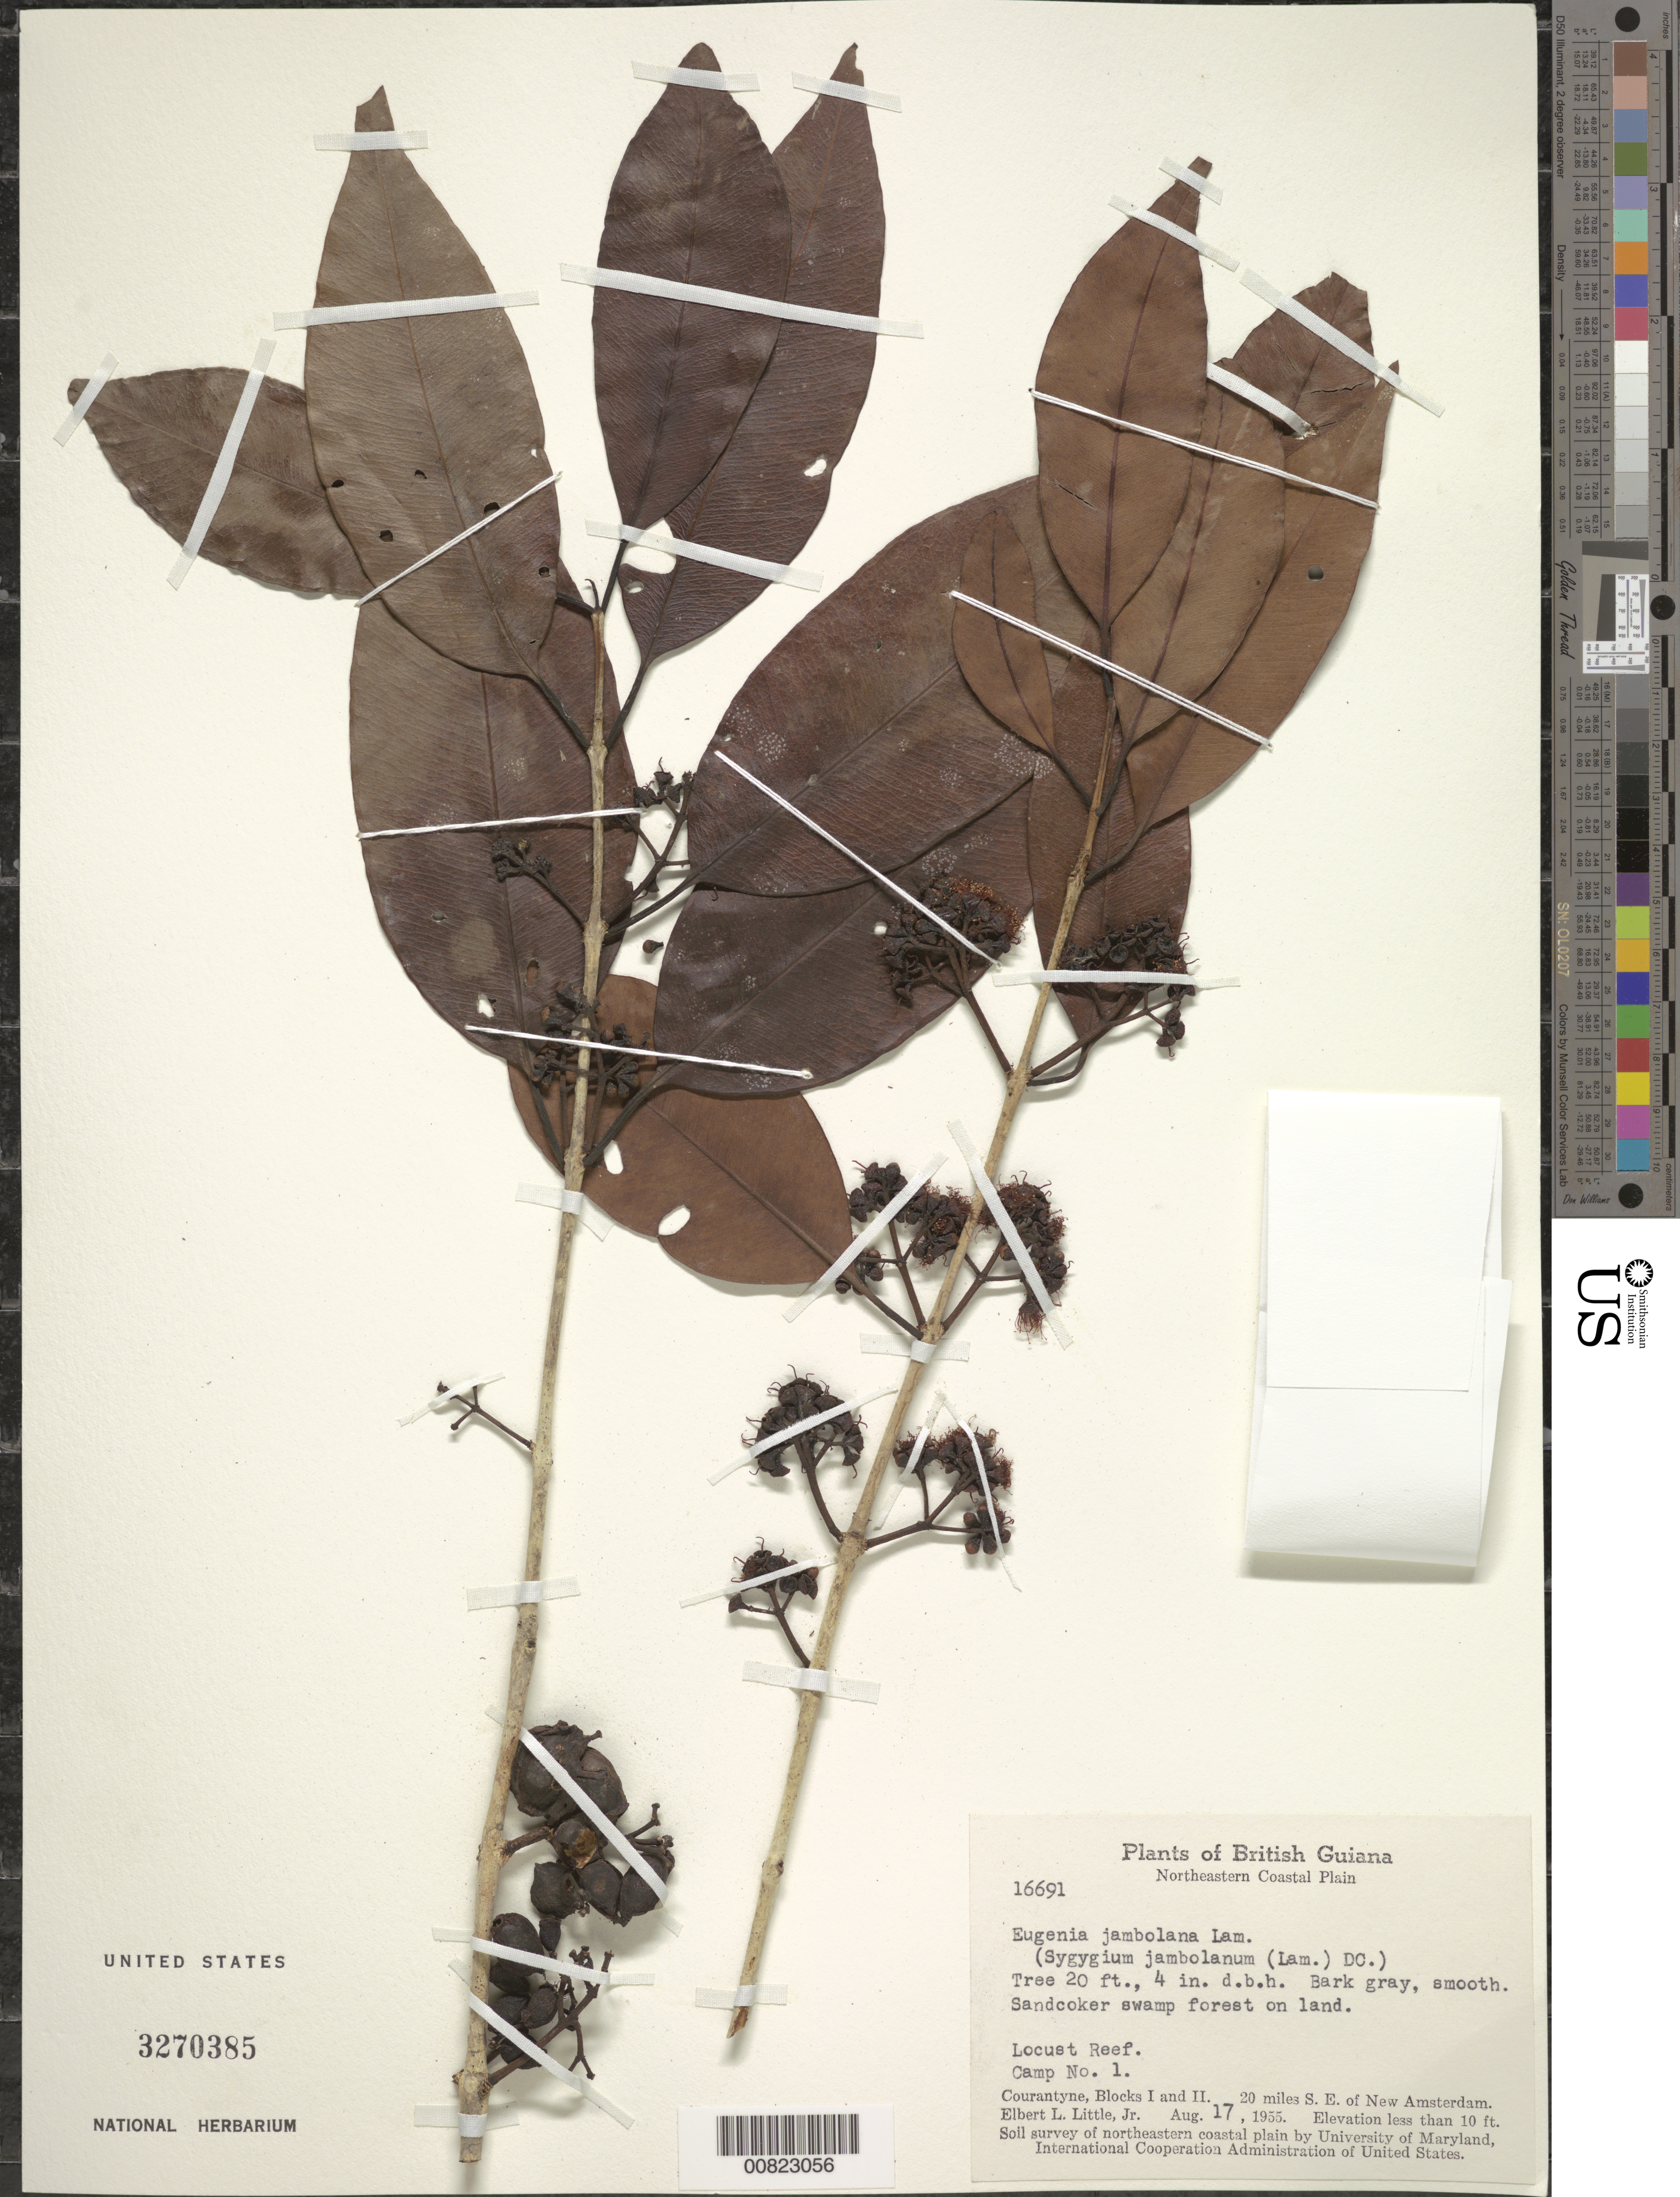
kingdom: Plantae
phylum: Tracheophyta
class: Magnoliopsida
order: Myrtales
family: Myrtaceae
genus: Syzygium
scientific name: Syzygium cumini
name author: (L.) Skeels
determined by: Strong, Mark T., (BOT), Smithsonian Institution - National Museum of Natural History (UNITED STATES)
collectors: E. L. Little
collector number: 16691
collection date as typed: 17-Aug-55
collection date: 1955-08-17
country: Guyana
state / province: E. Berbice-Corentyne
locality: Courantyne, Blocks I & II. 20 mi. SE of New Amsterdam, Locust Reef, Camp No. 1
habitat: Sandcoker swamp forest on land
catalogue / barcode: US 3270385